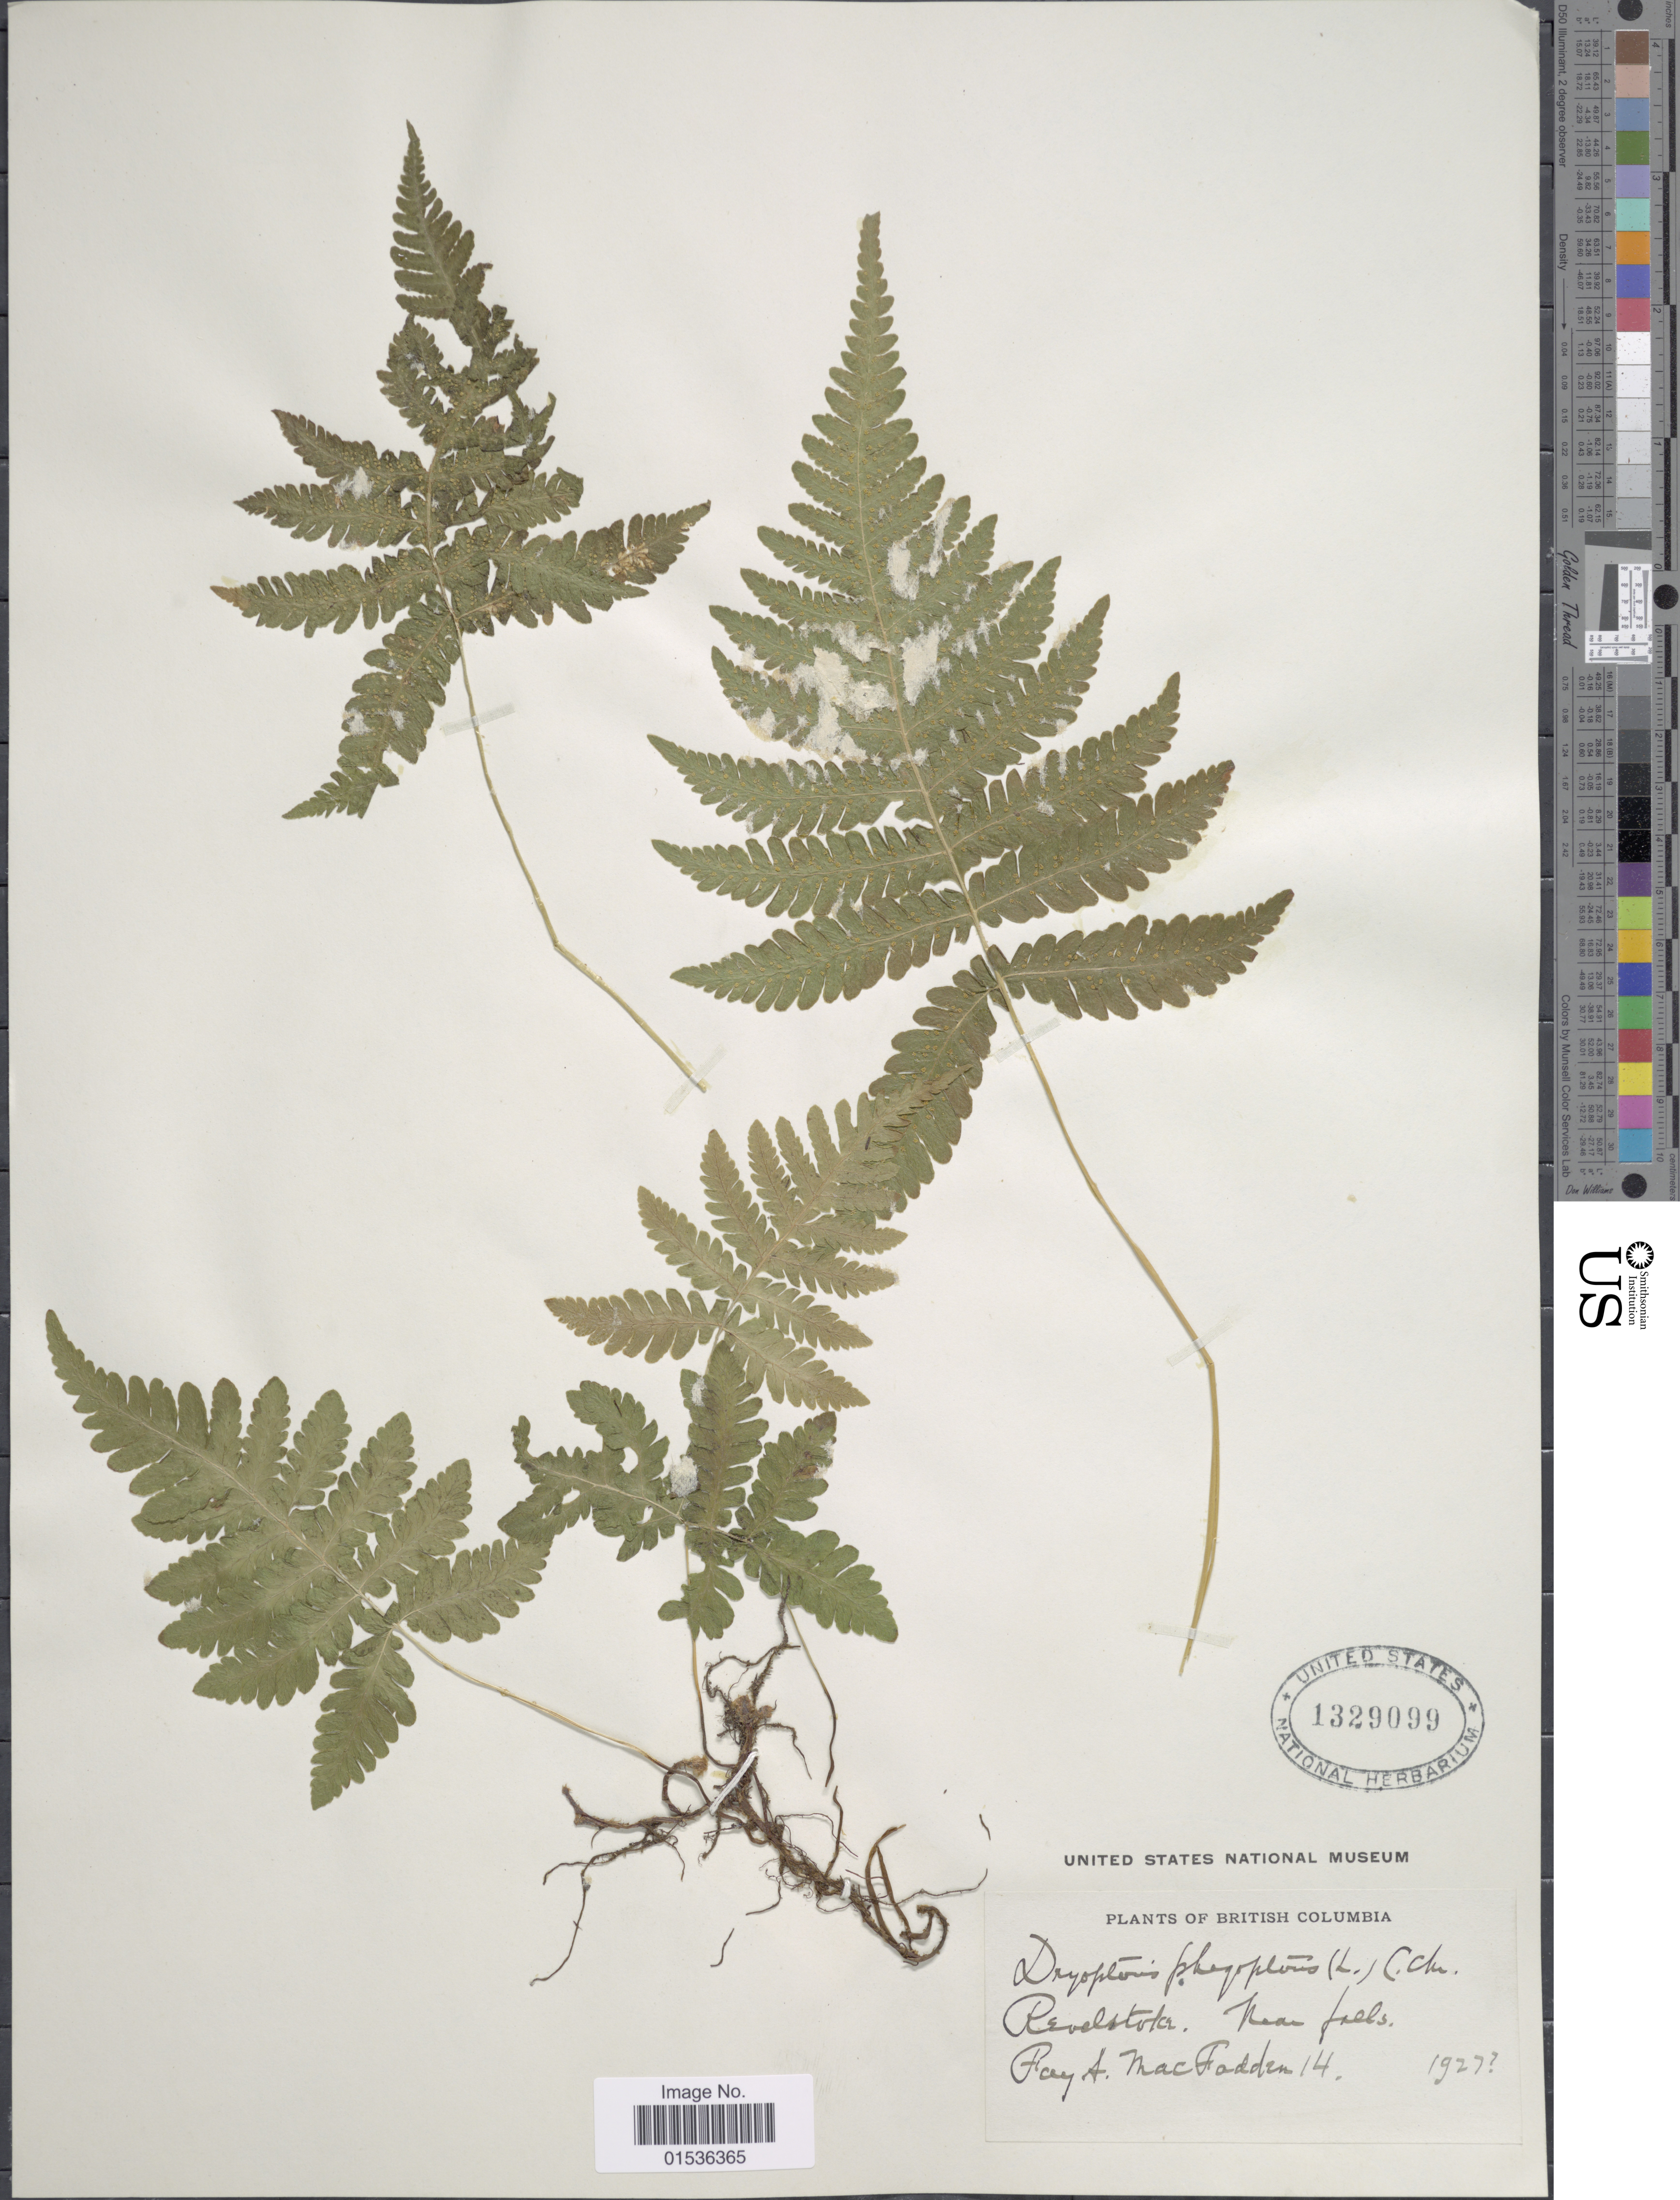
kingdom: Plantae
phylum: Tracheophyta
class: Polypodiopsida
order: Polypodiales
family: Thelypteridaceae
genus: Phegopteris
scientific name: Phegopteris connectilis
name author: (Michx.) Watt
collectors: F. MacFadden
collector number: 14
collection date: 1927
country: Canada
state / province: British Columbia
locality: British Columbia, Revelstoke, near falls.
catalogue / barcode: US 1329099